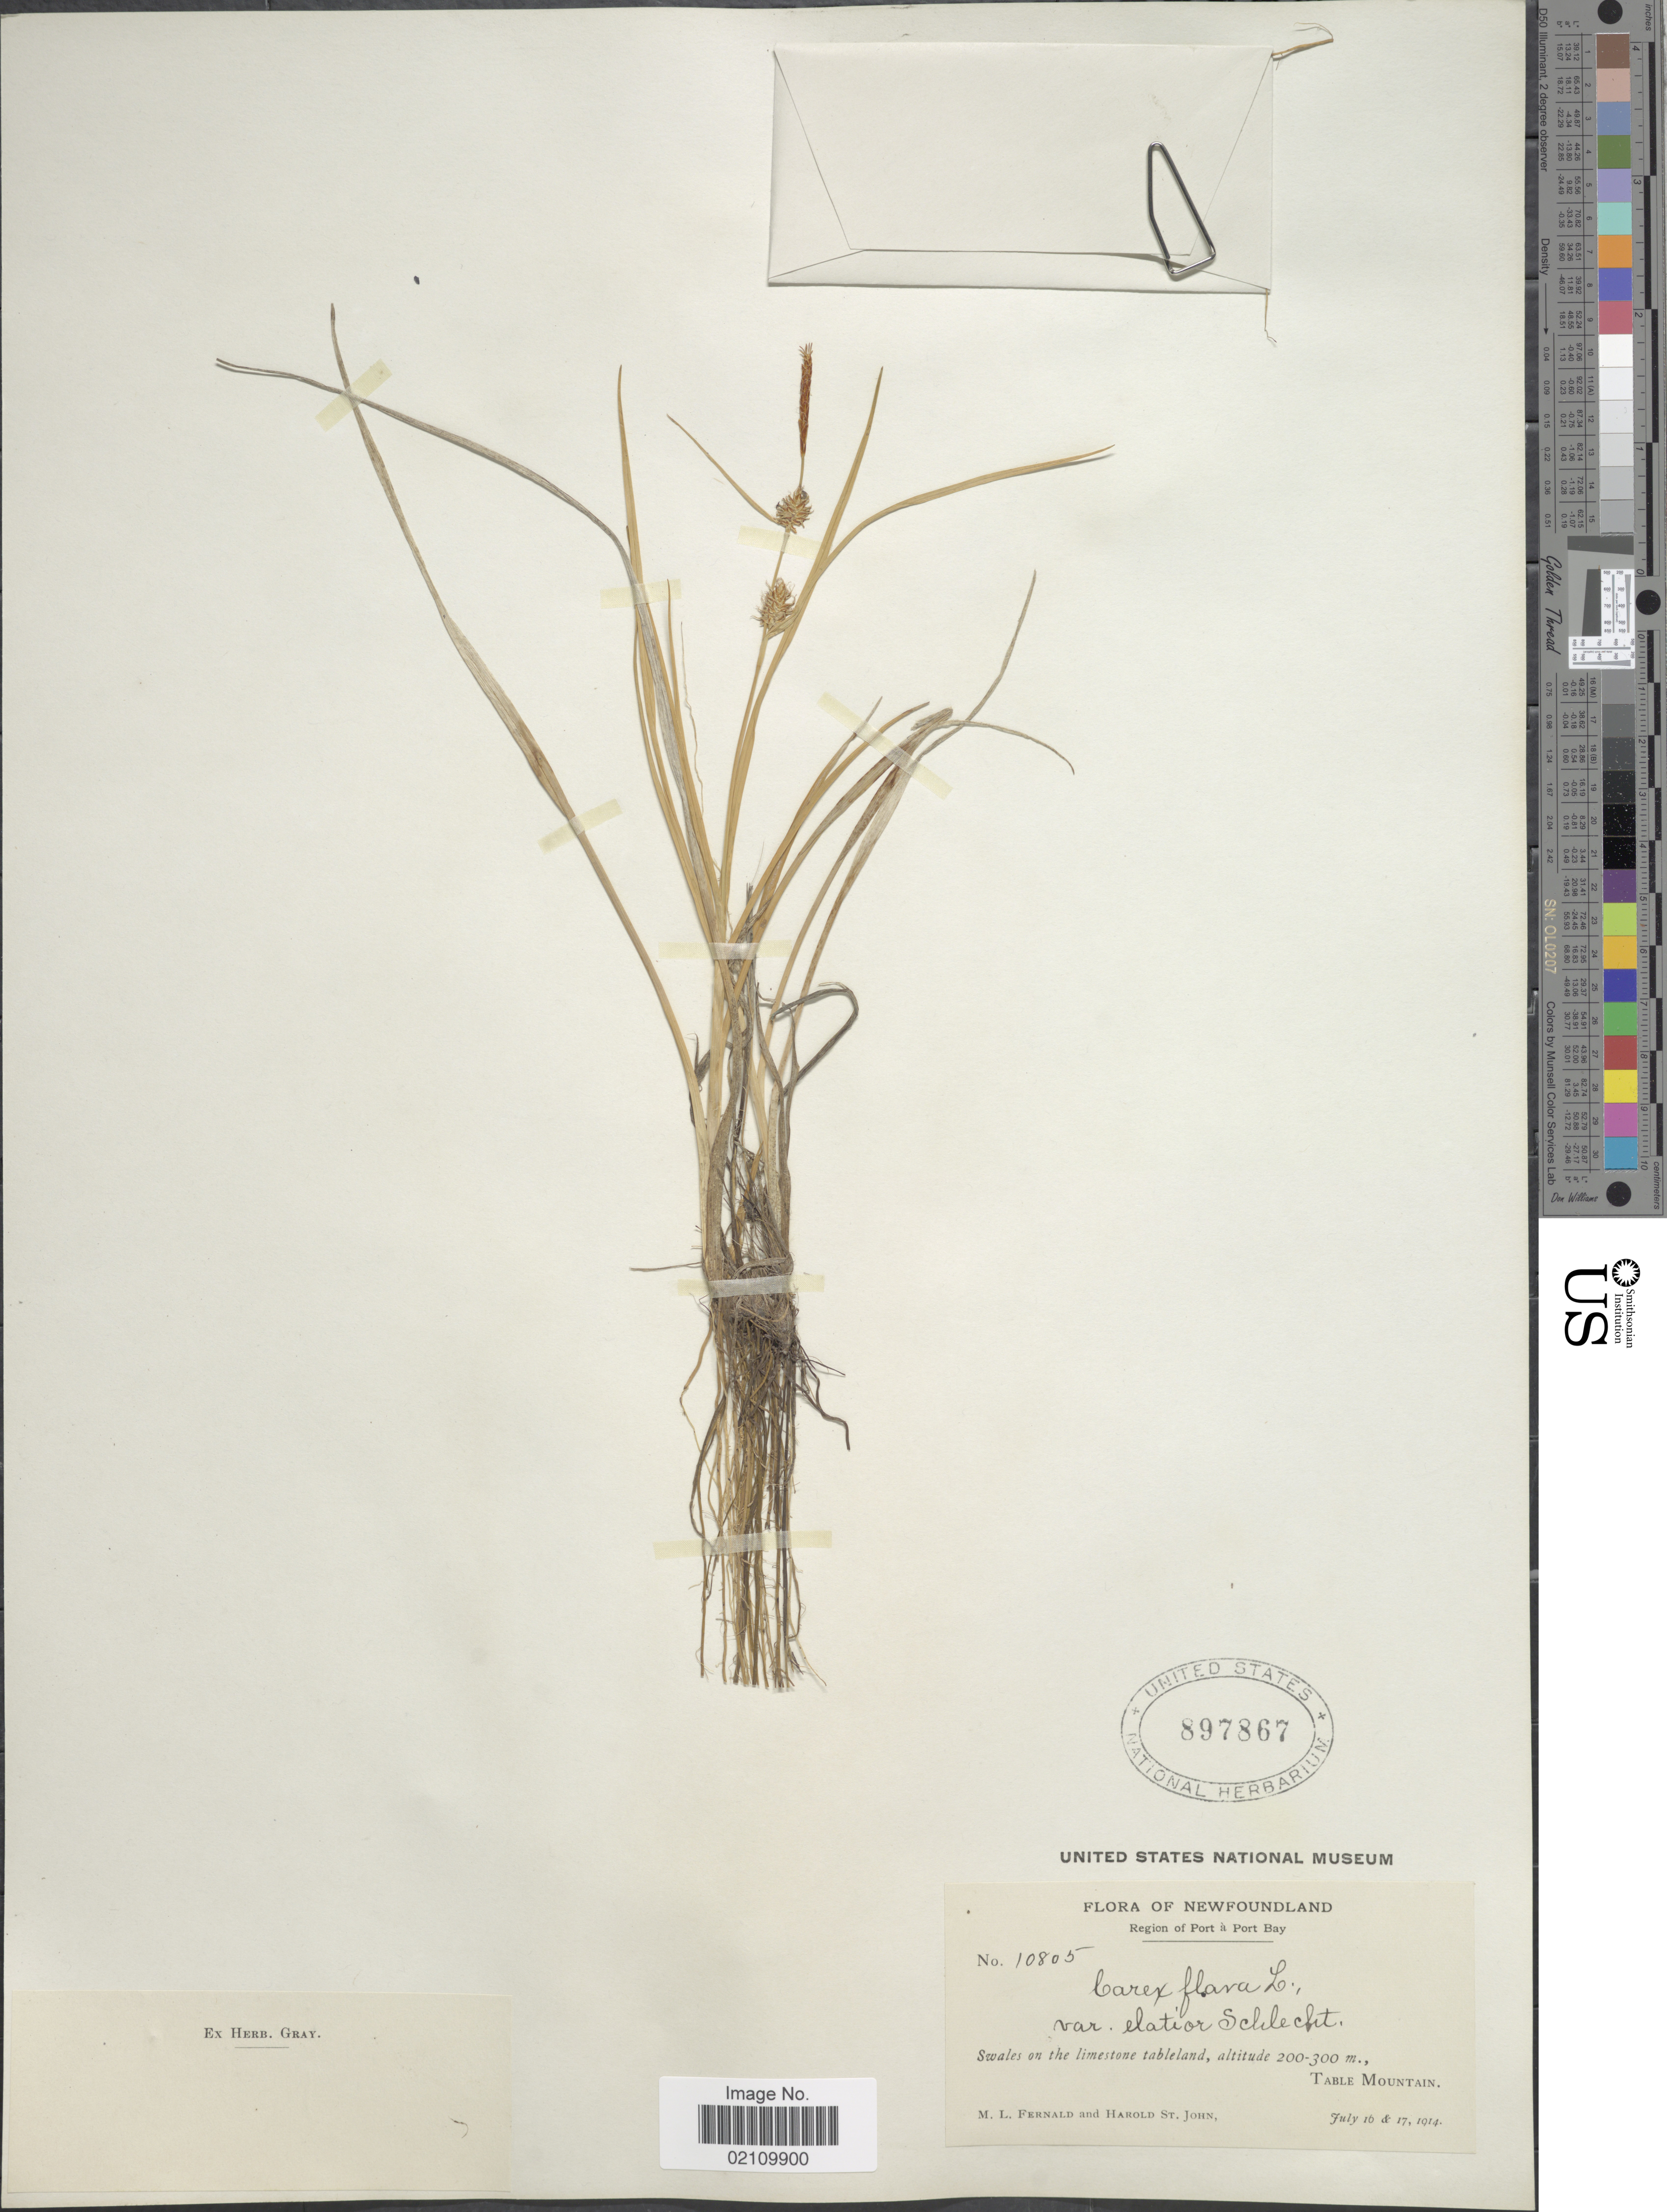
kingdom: Plantae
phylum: Tracheophyta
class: Liliopsida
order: Poales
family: Cyperaceae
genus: Carex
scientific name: Carex flava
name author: L.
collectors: M. L. Fernald & H. St. John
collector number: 10805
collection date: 1914-07-16/1914-07-17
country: Canada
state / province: Newfoundland and Labrador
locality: Region of Port a Port Bay. Swales on the limestone tableland. Table Mountain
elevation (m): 200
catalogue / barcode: US 897867